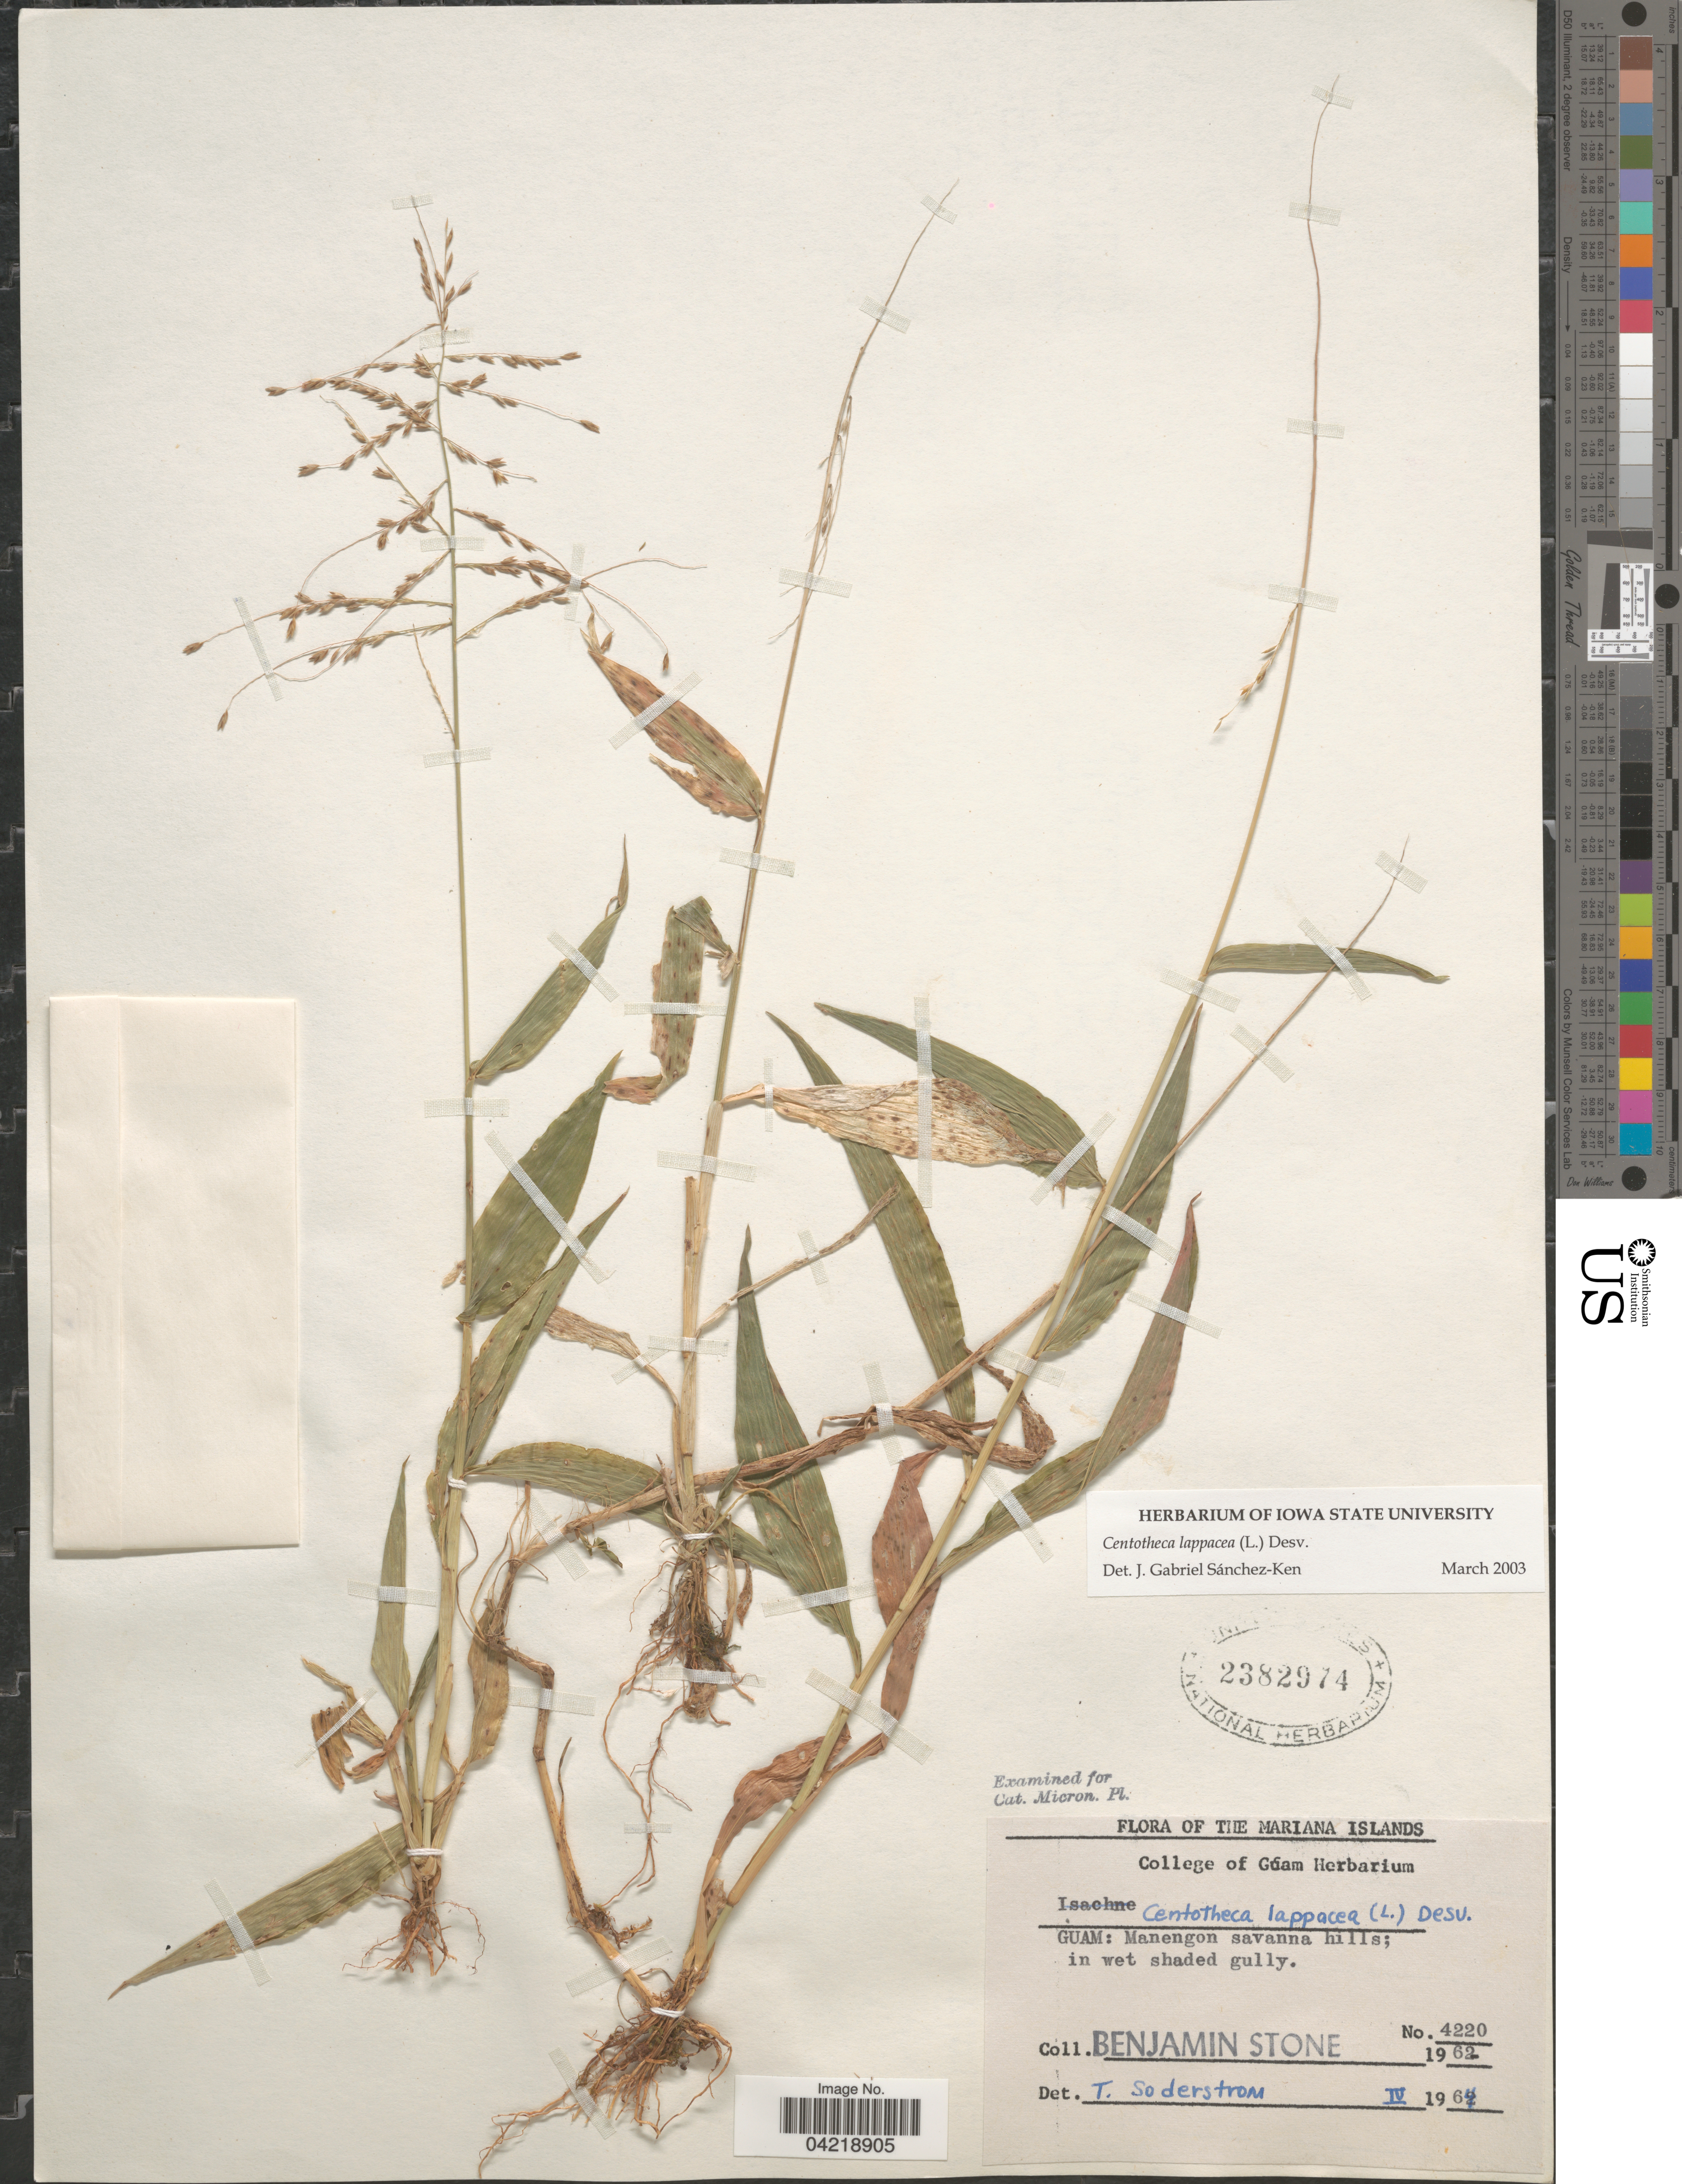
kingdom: Plantae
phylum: Tracheophyta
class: Liliopsida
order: Poales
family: Poaceae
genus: Centotheca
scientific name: Centotheca lappacea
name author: (L.) Desv.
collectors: B. C. Stone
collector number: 4220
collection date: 1962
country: Guam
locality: Mariana Islands. Manengon savanna hills; in wet shaded gully.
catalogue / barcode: US 2382974